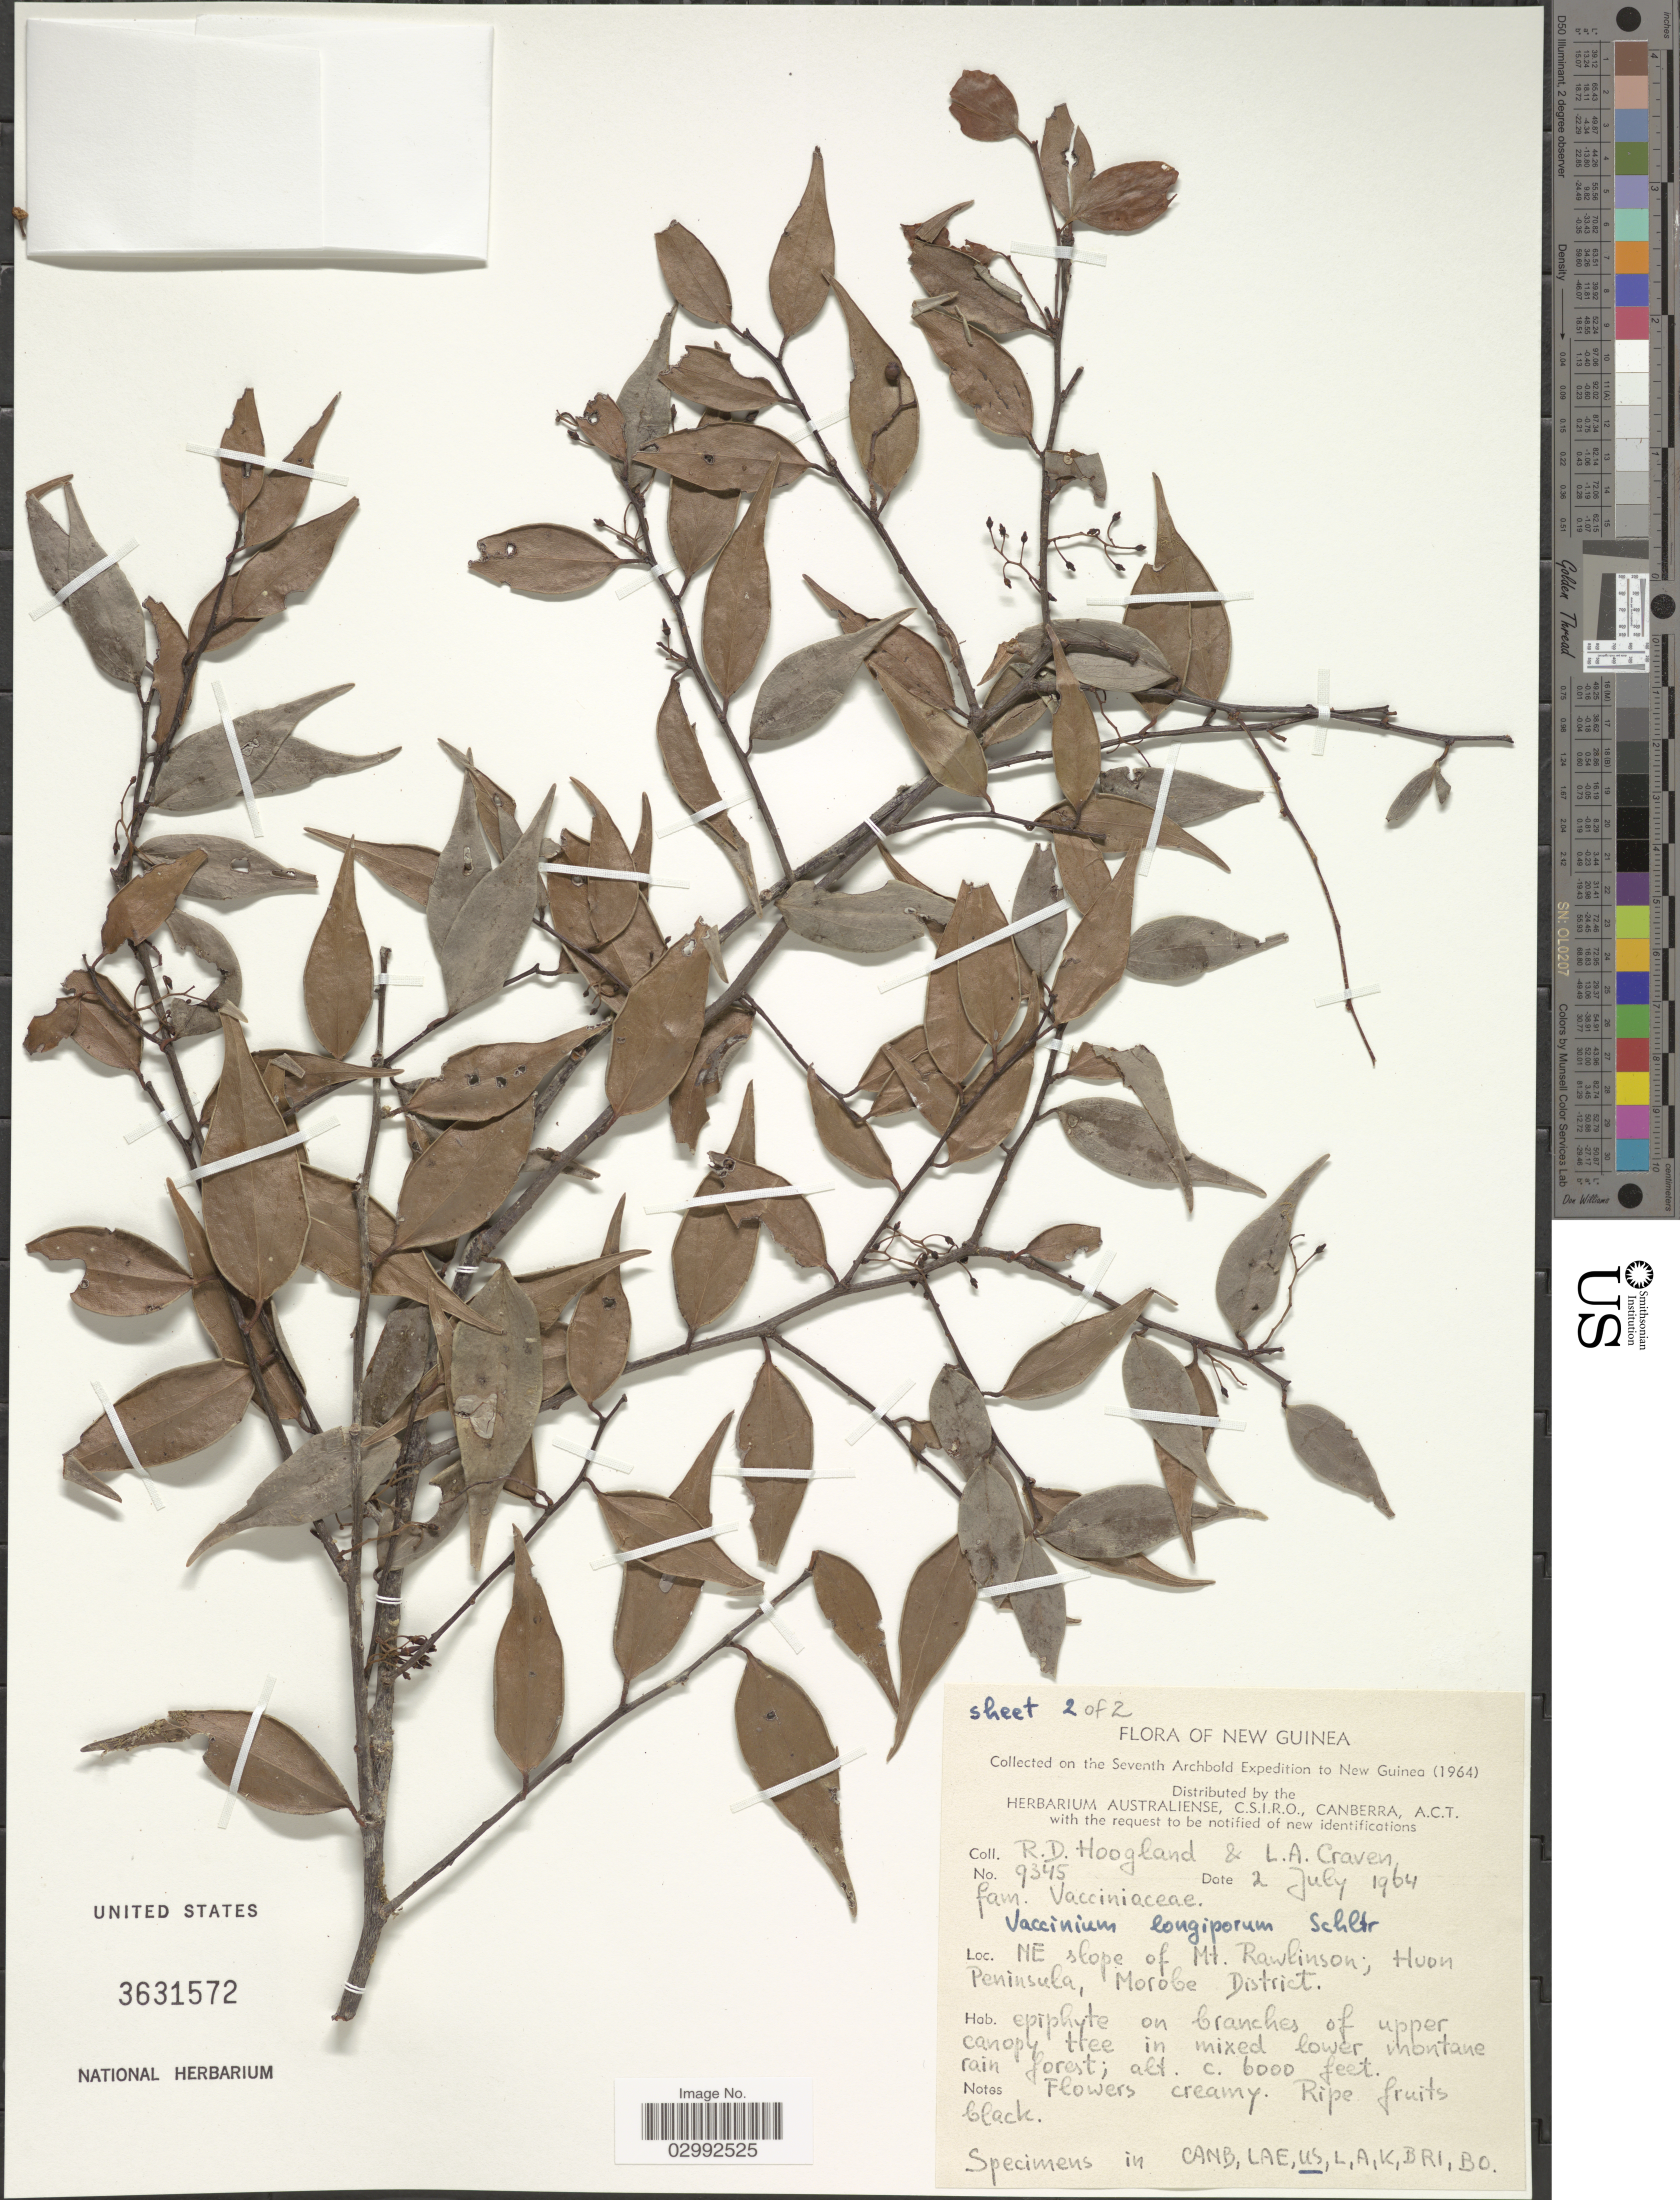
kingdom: Plantae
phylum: Tracheophyta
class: Magnoliopsida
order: Ericales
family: Ericaceae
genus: Vaccinium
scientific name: Vaccinium longiporum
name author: Schltr.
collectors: R. D. Hoogland & L. A. Craven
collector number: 9345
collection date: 1964-07-02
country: Papua New Guinea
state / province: Morobe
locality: New Guinea, NE slope of Mt. Rawlinson; Huon Peninsula, Morobe District.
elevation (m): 1829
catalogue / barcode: US 3631572